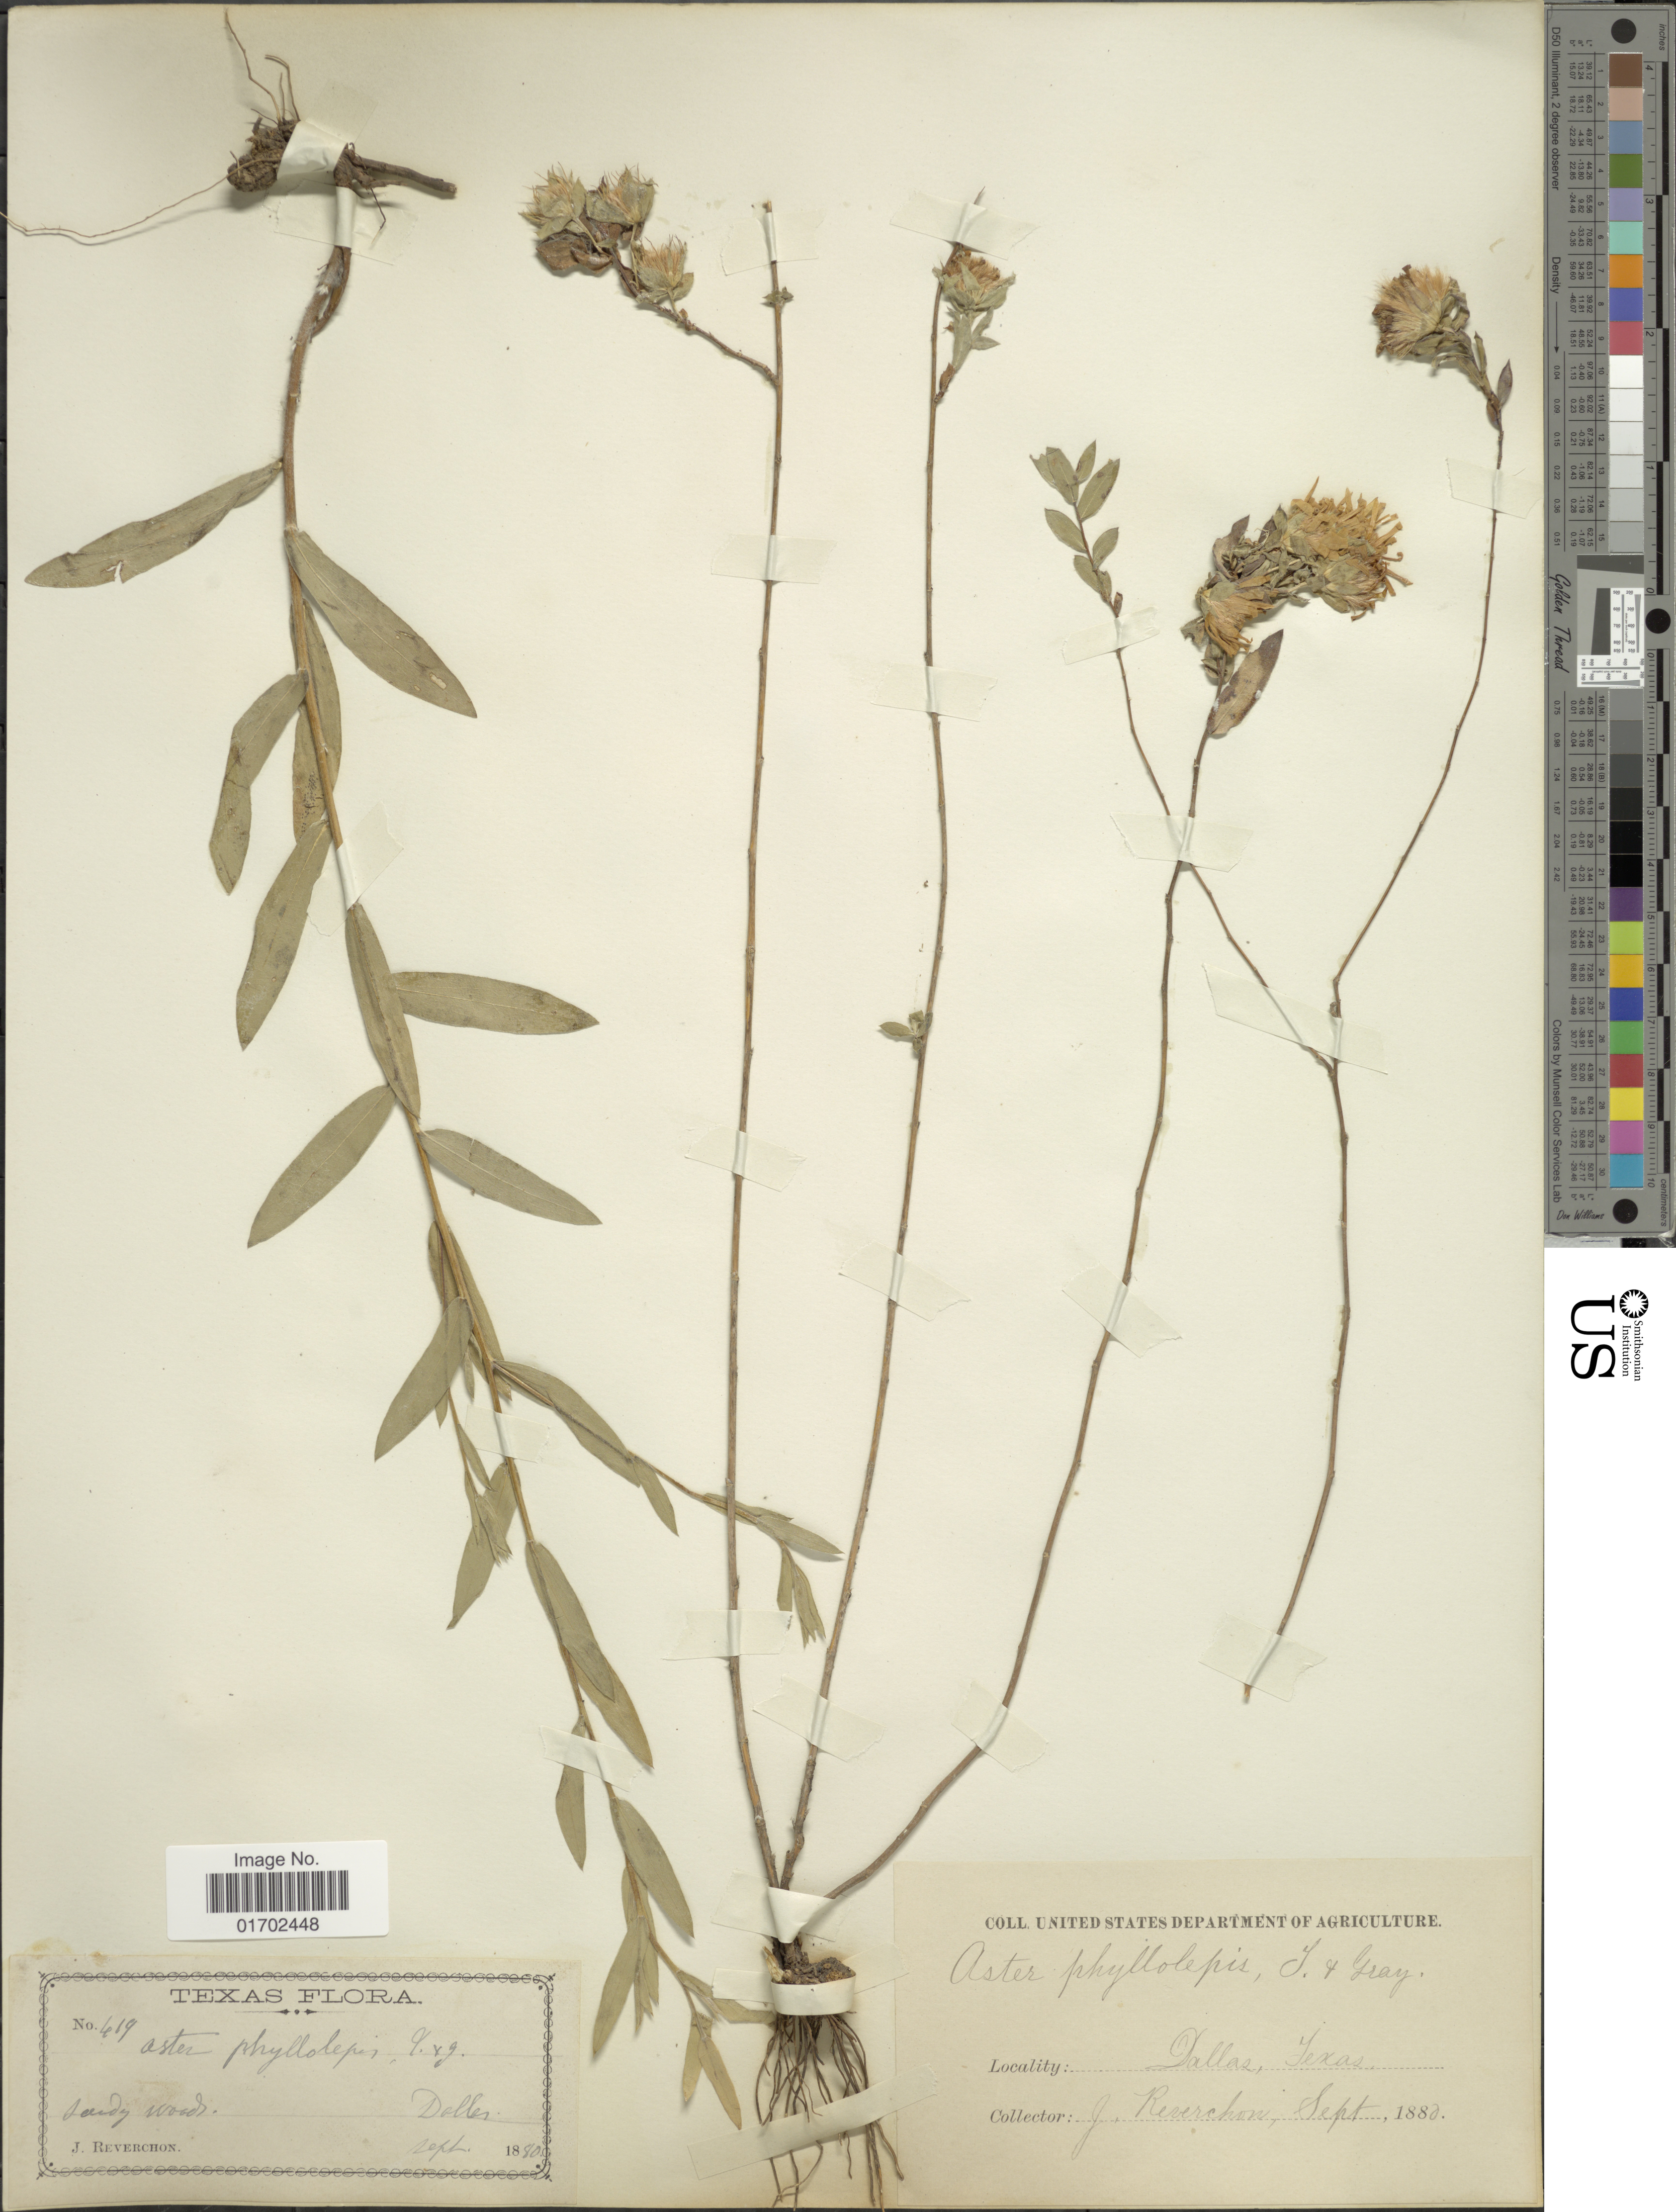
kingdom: Plantae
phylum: Tracheophyta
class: Magnoliopsida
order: Asterales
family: Asteraceae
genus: Symphyotrichum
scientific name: Symphyotrichum pratense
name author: (Raf.) G.L. Nesom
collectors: J. Reverchon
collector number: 619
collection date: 1880-09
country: United States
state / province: Texas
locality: Dallas